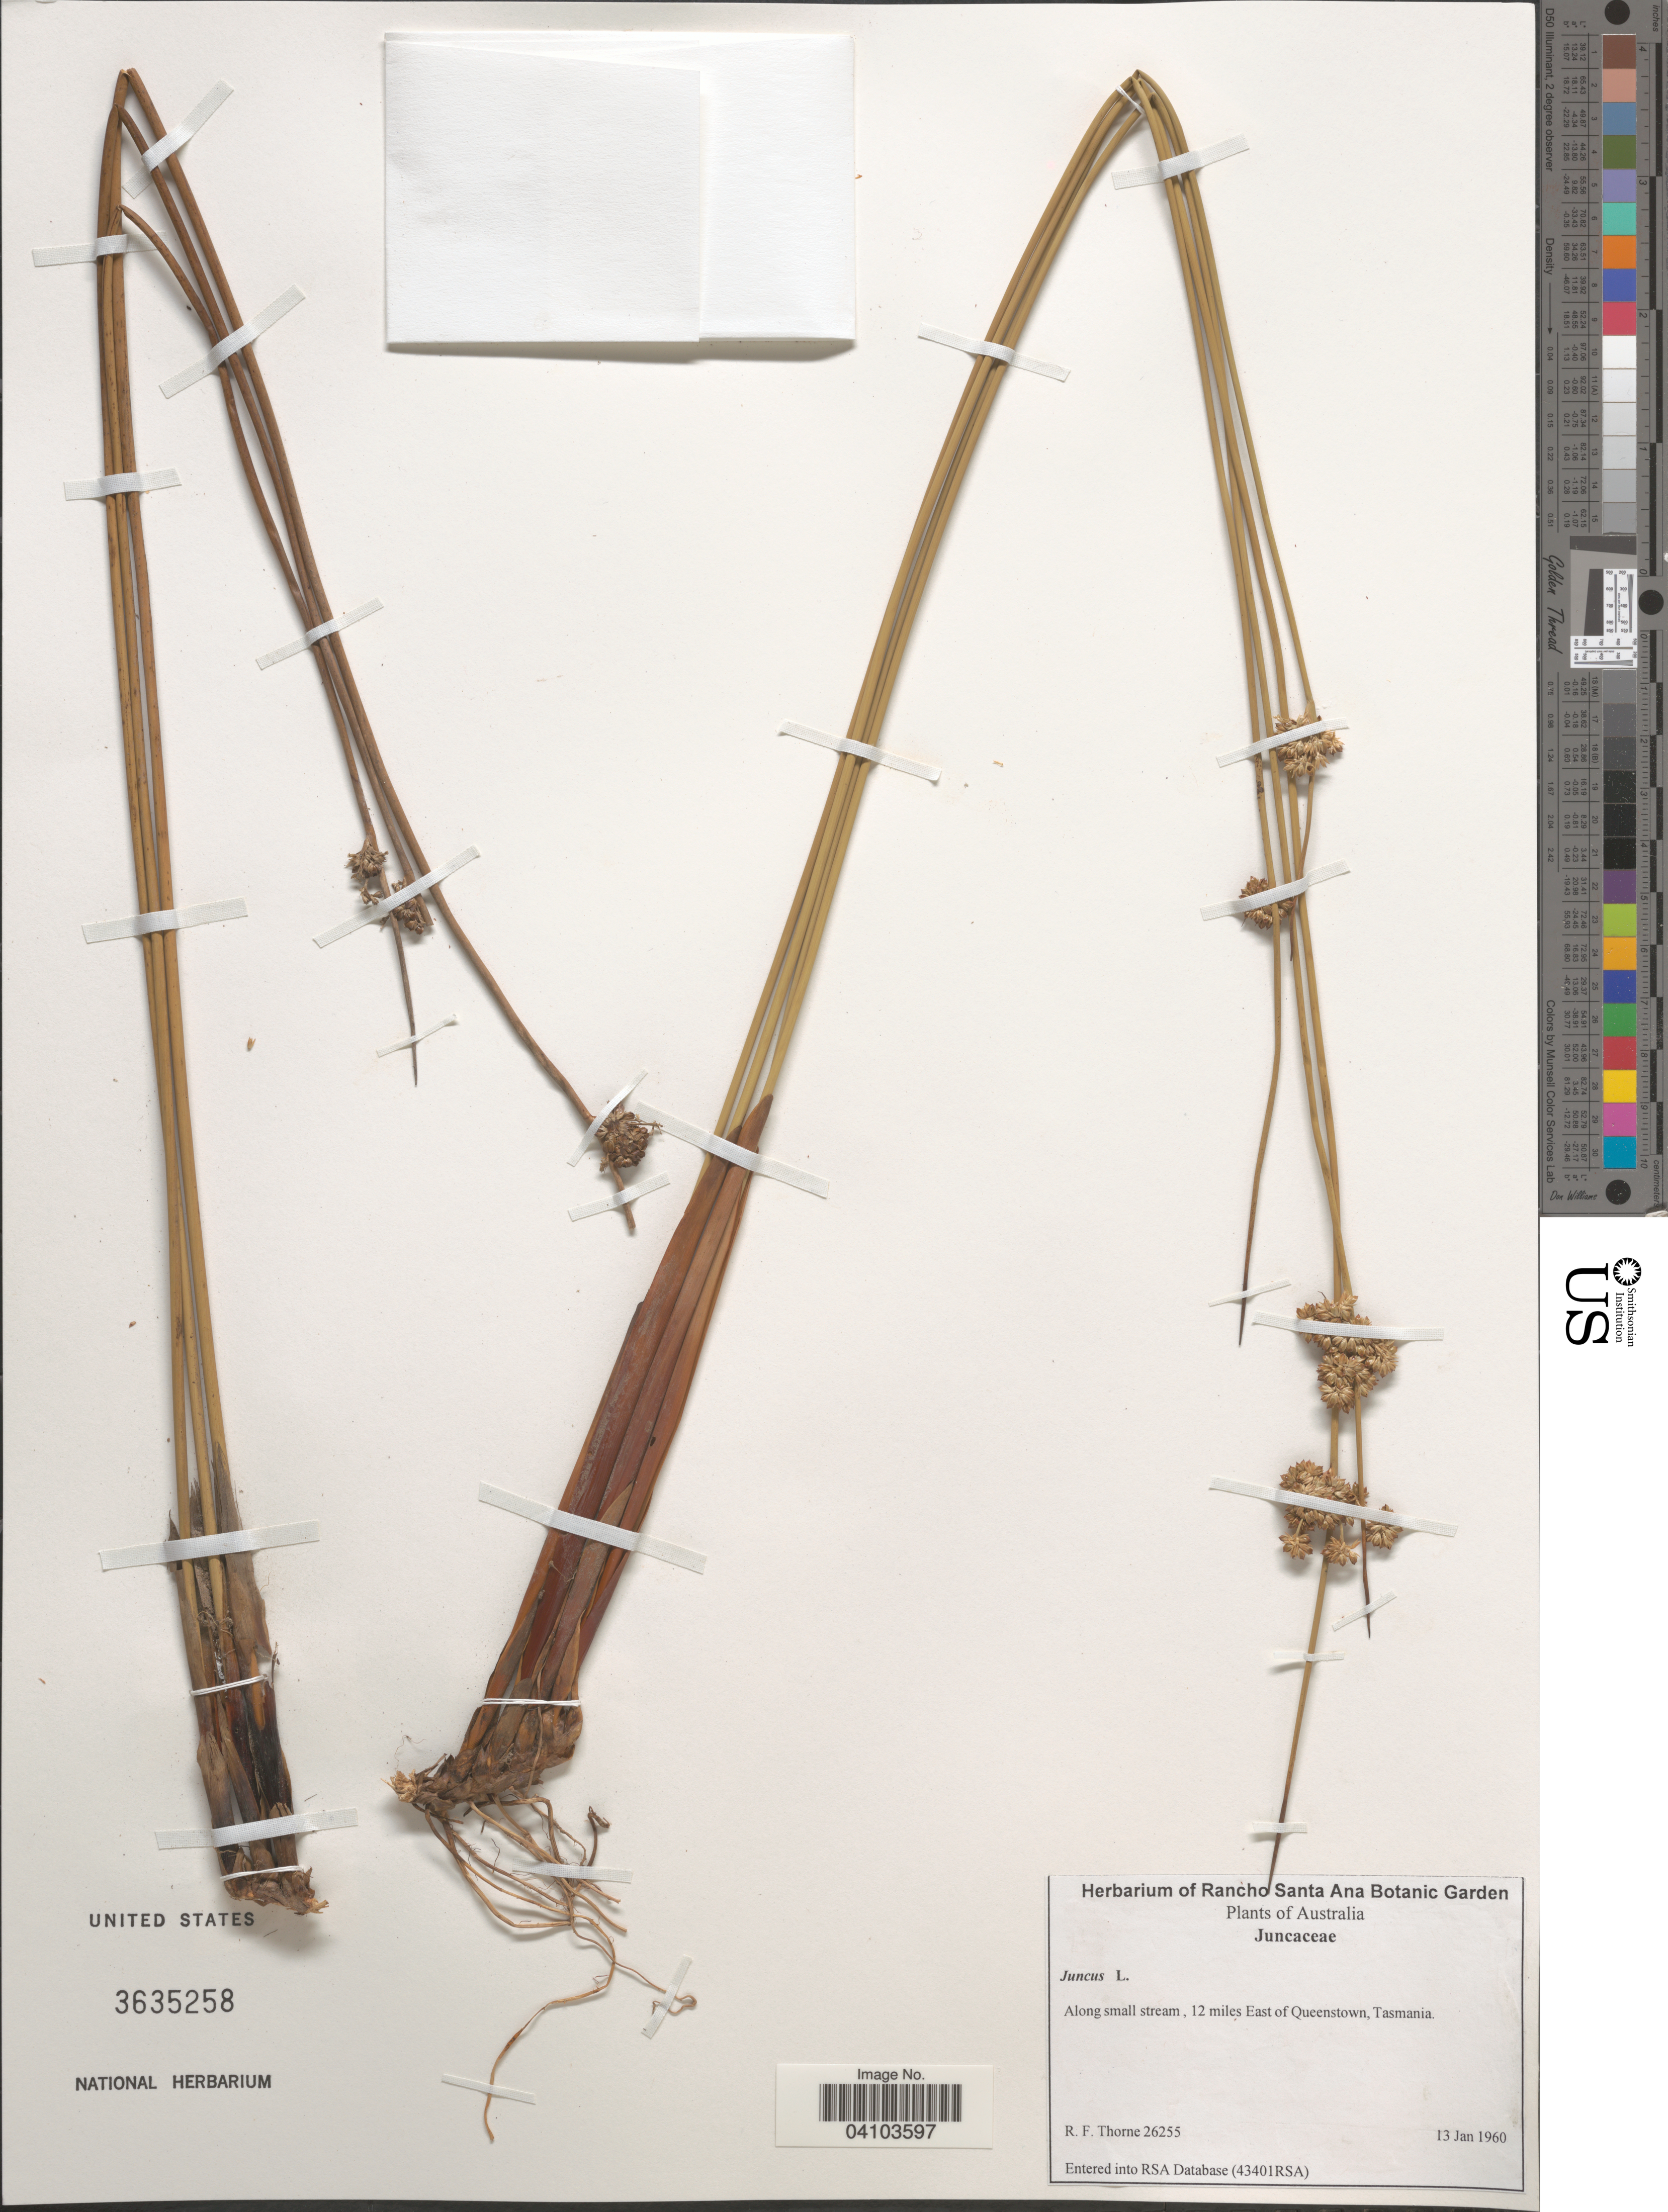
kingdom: Plantae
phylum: Tracheophyta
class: Liliopsida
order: Poales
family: Juncaceae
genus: Juncus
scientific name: Juncus sp.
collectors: R. Thorne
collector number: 26255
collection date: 1960-01-13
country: Australia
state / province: Tasmania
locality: Along small stream, 12 miles East of Queenstown.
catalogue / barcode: US 3635258